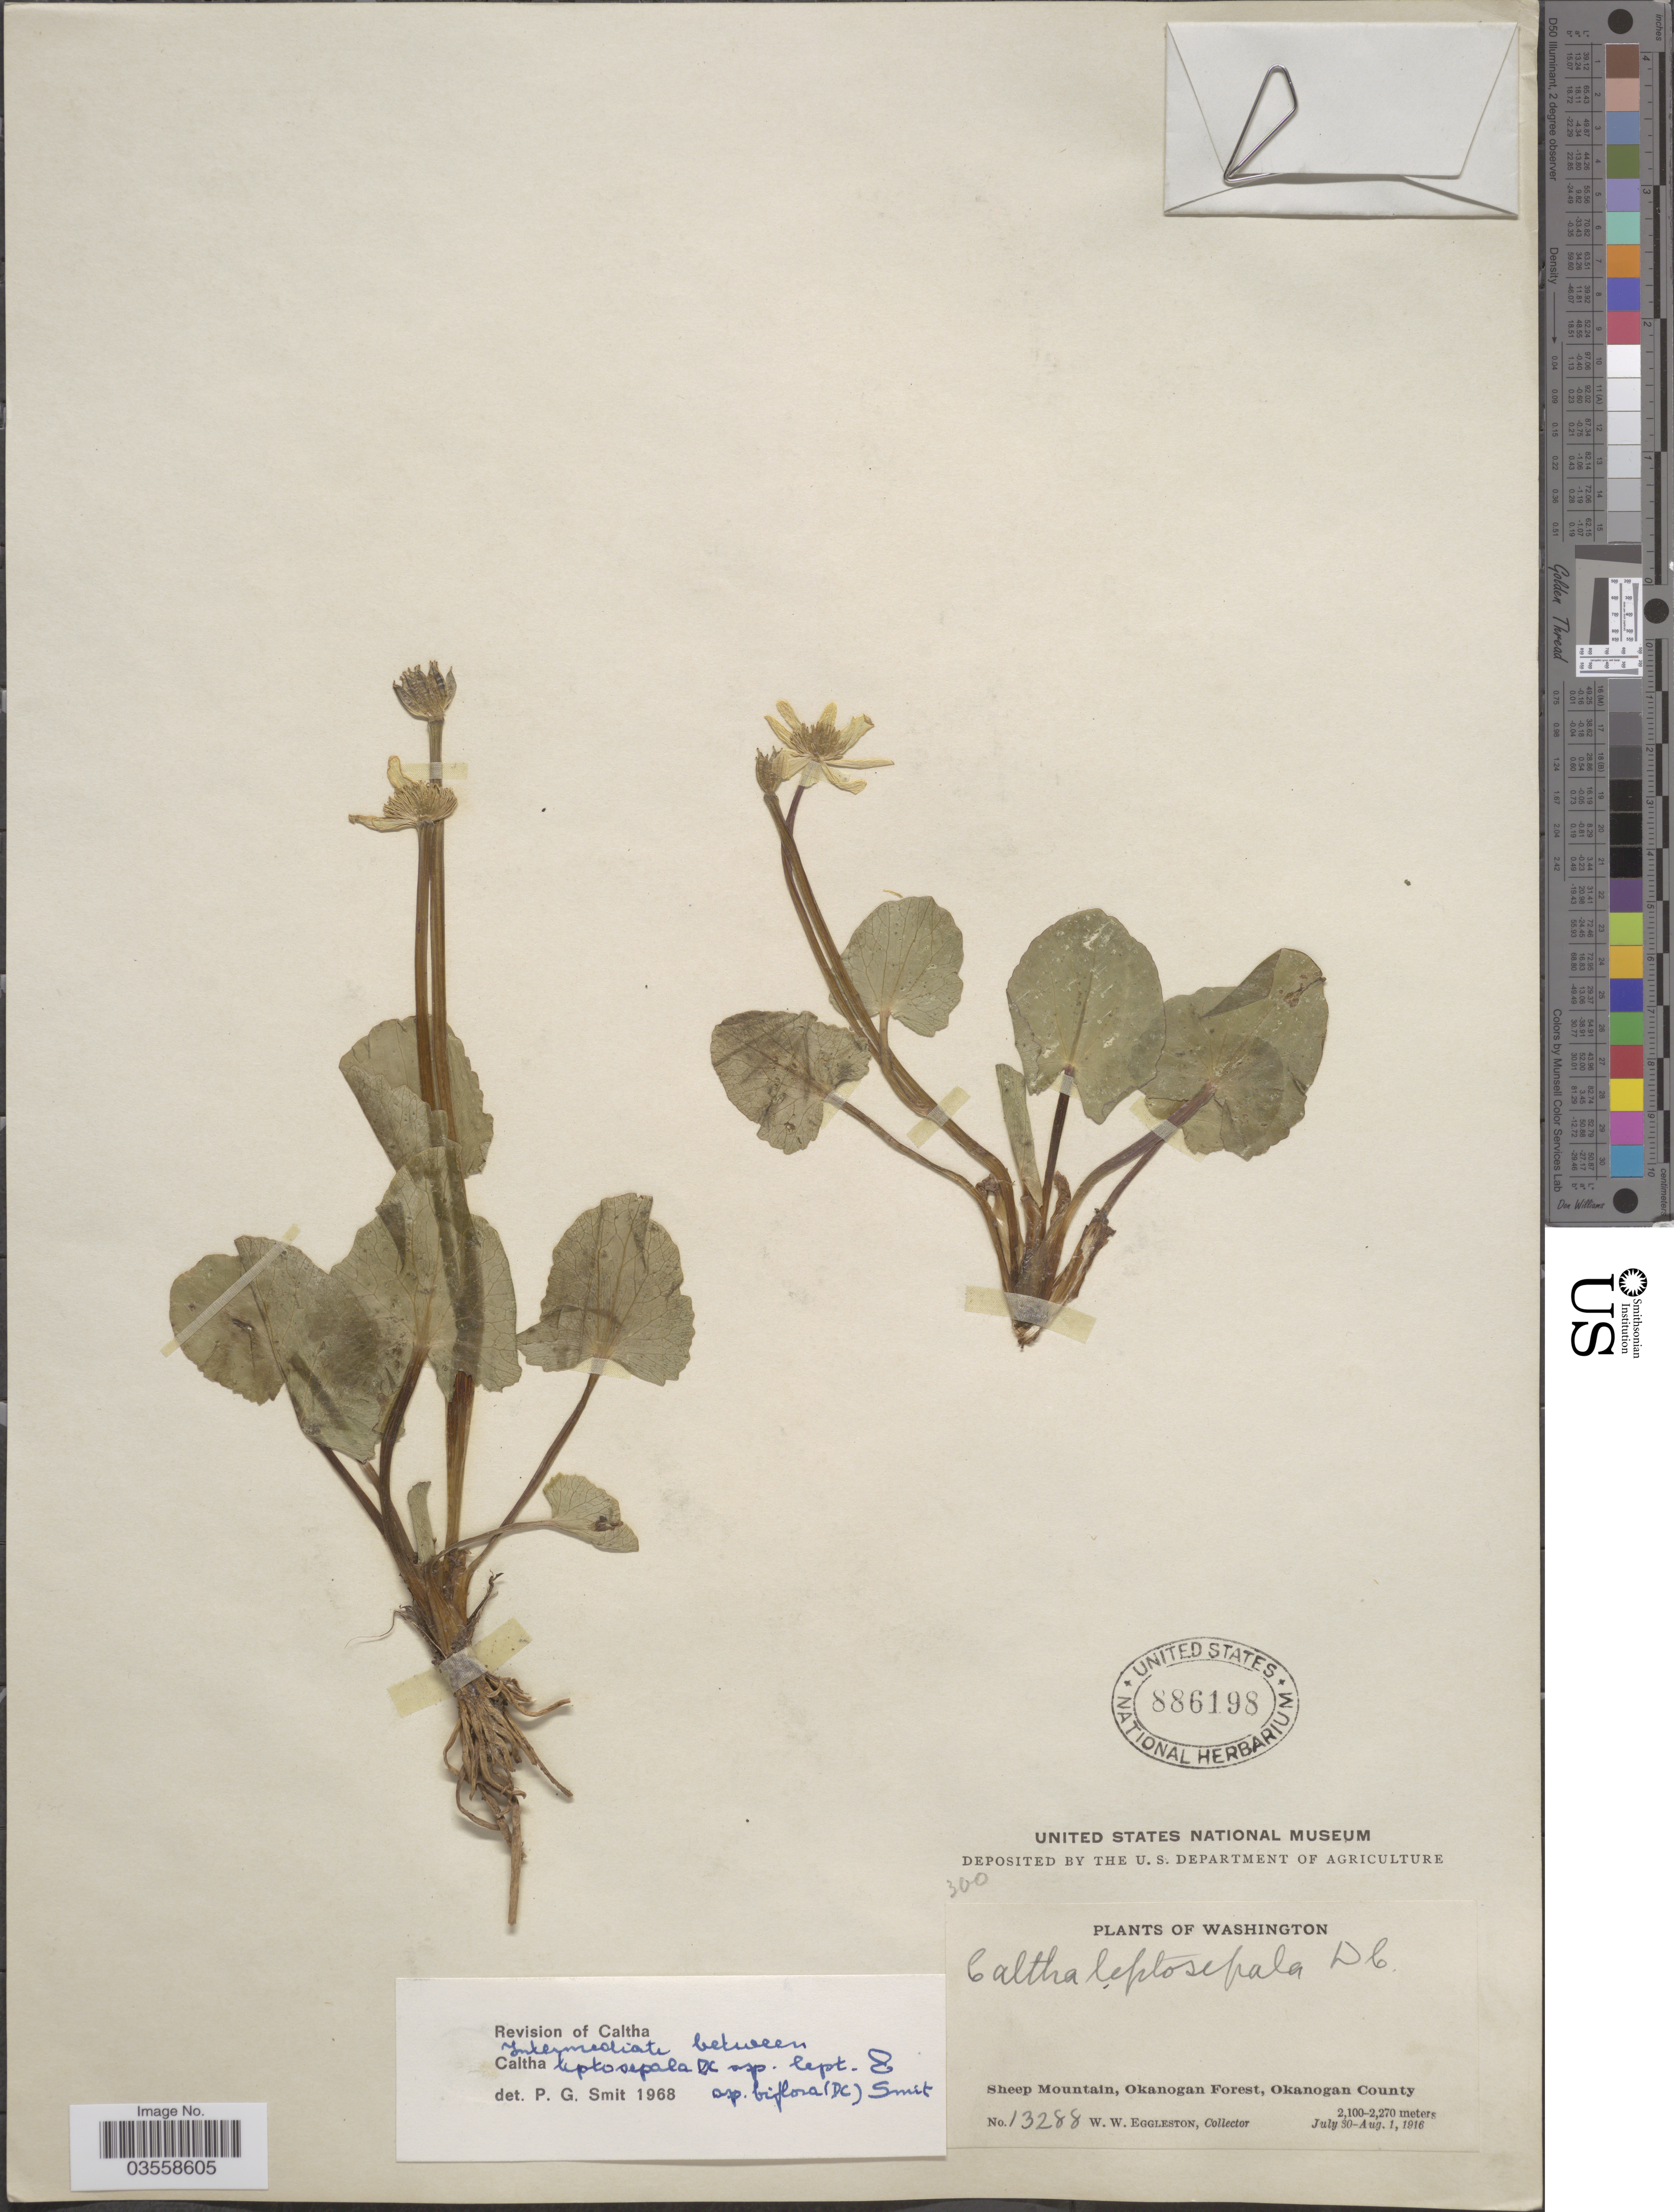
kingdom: Plantae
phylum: Tracheophyta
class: Magnoliopsida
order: Ranunculales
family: Ranunculaceae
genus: Caltha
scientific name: Caltha leptosepala subsp. biflora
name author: DC.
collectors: W. W. Eggleston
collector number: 13288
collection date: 1916-07-30/1916-08-01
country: United States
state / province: Washington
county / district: Okanogan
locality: Sheep Mountain, Okanogan Forest, Okanogan County.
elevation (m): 2100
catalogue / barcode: US 886198